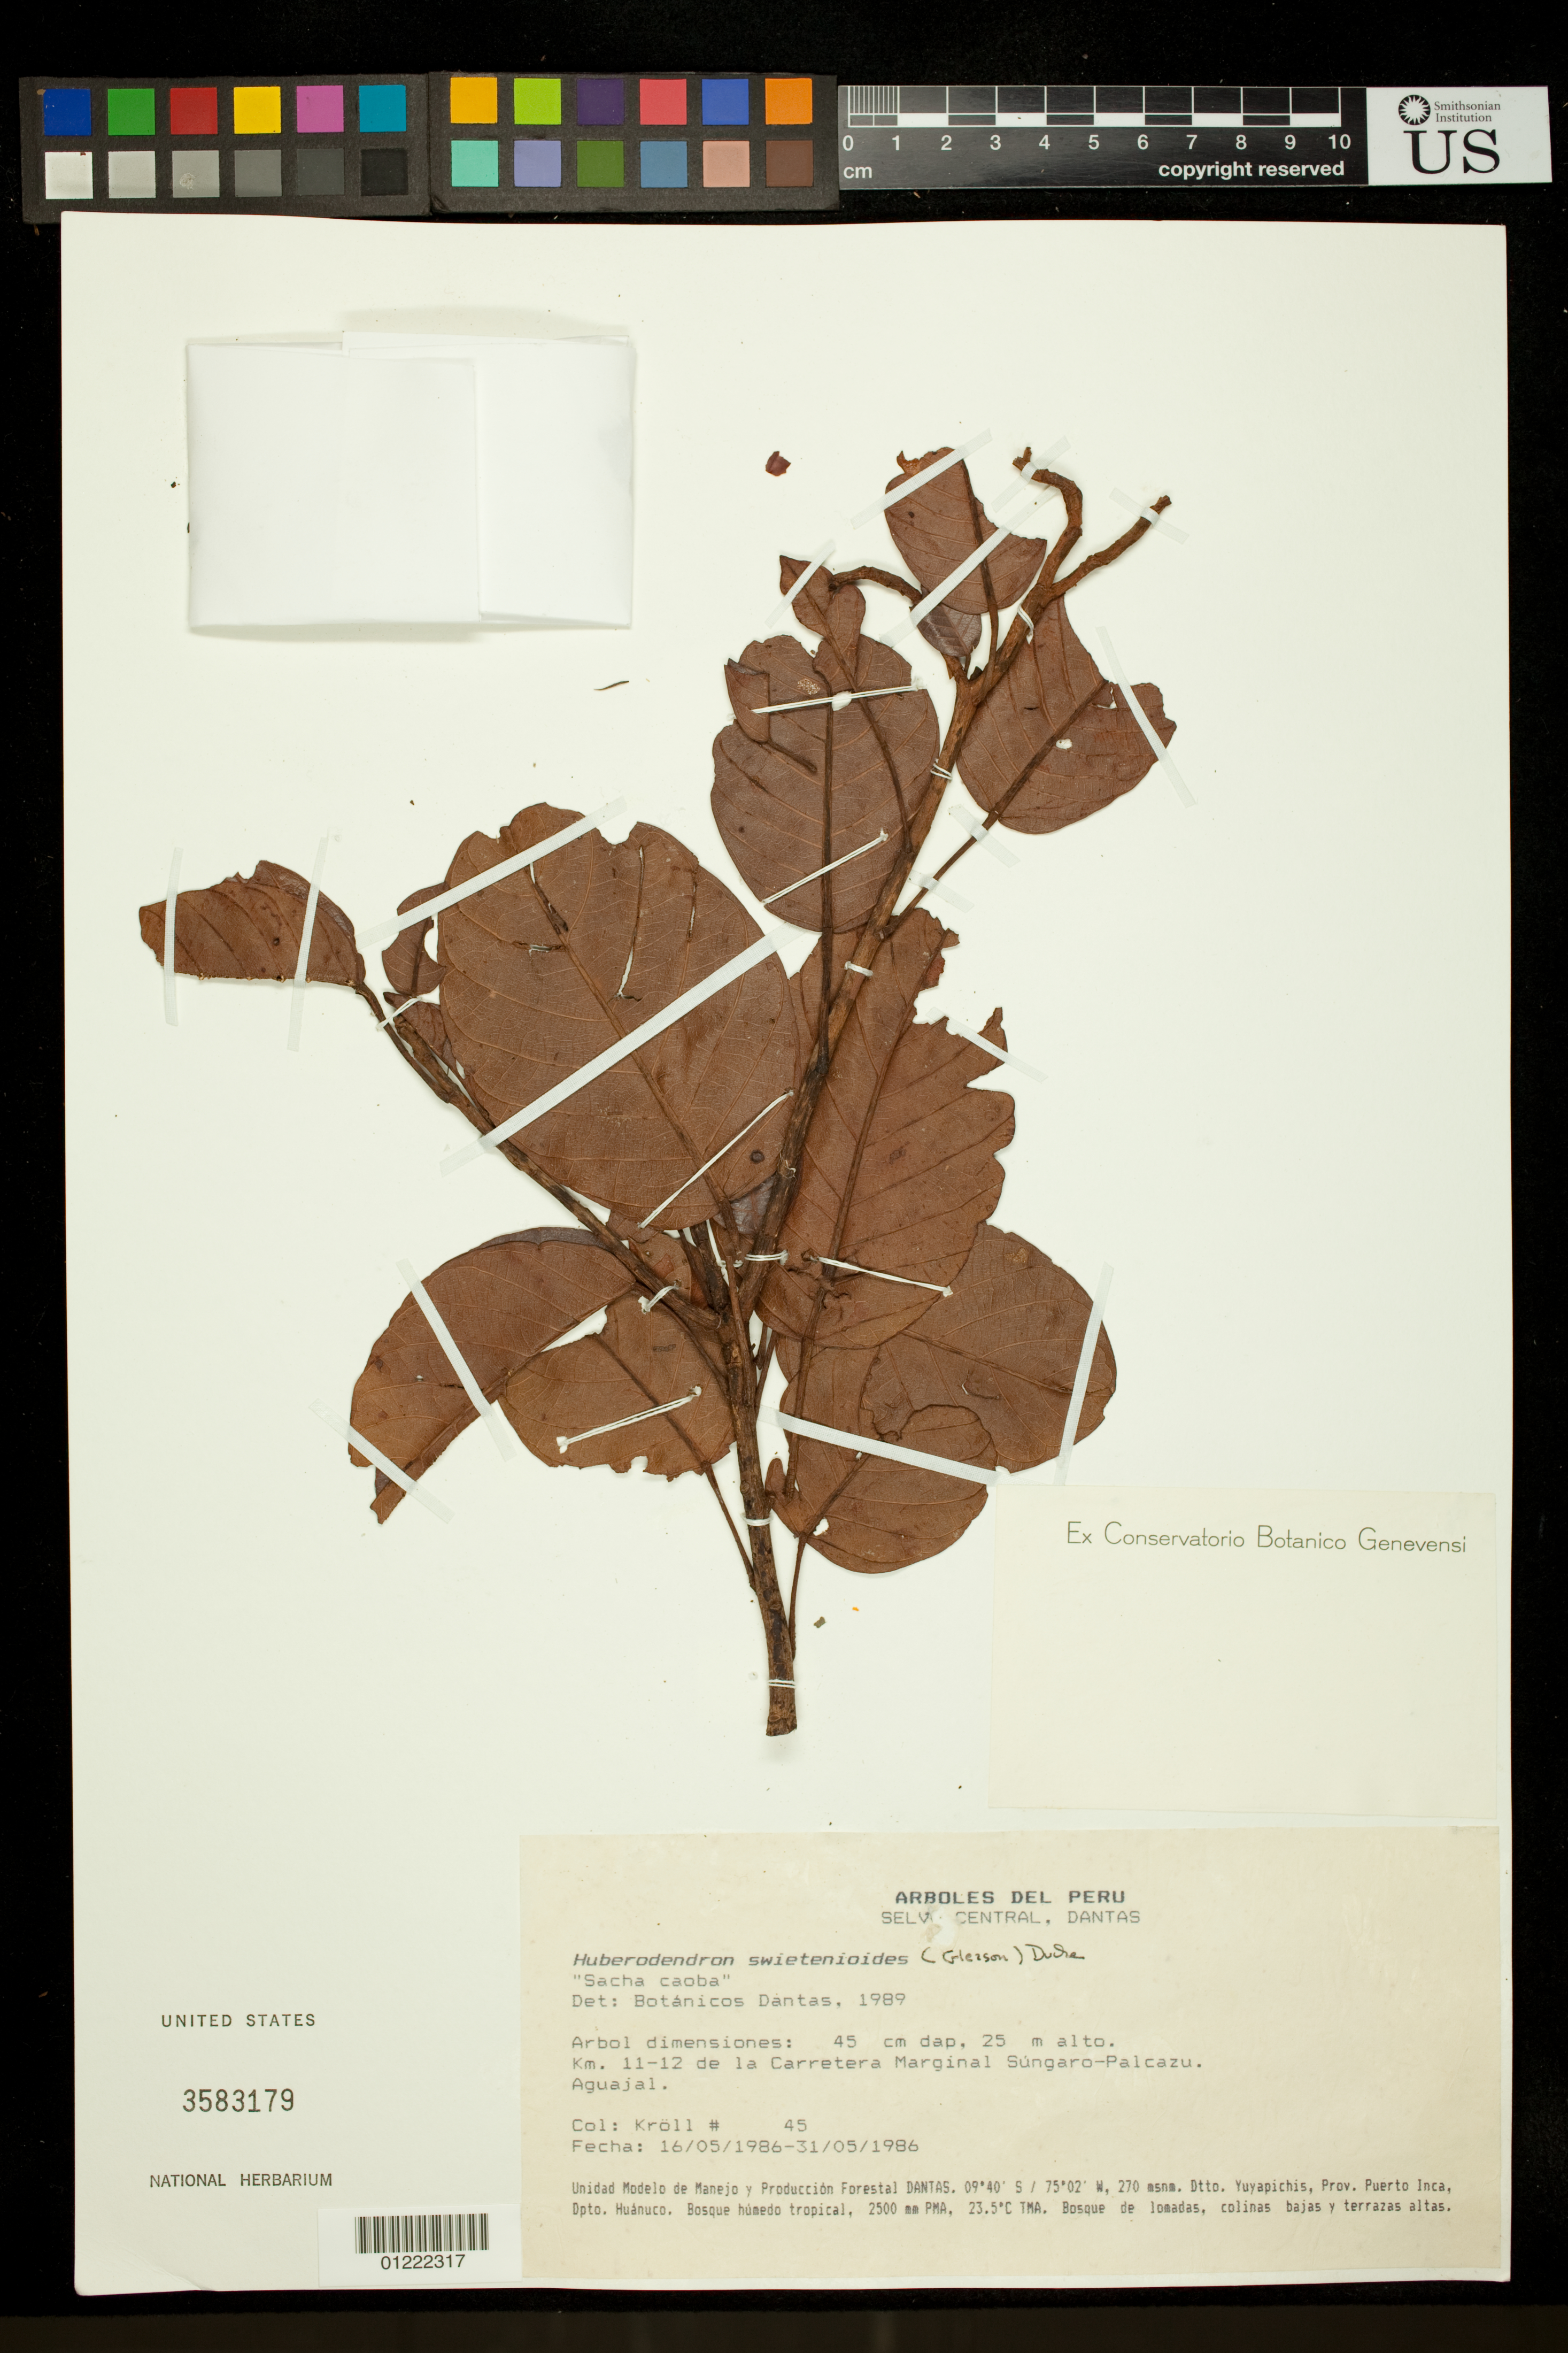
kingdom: Plantae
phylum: Tracheophyta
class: Magnoliopsida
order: Malvales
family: Malvaceae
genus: Huberodendron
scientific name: Huberodendron swietenioides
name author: (Gleason) Ducke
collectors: Krolll, --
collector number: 45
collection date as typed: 1986-05-16 to 1986-05-31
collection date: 1986-05-16/1986-05-31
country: Peru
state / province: Huánuco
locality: Selva Central, Dantas. Km. 11-12 de la Carretera Marginal Súngaro-Palcazu. Aguajal. Unidad Modelo Manejo y Produccion Forestal Dantas.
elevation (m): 270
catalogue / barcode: US 3583179